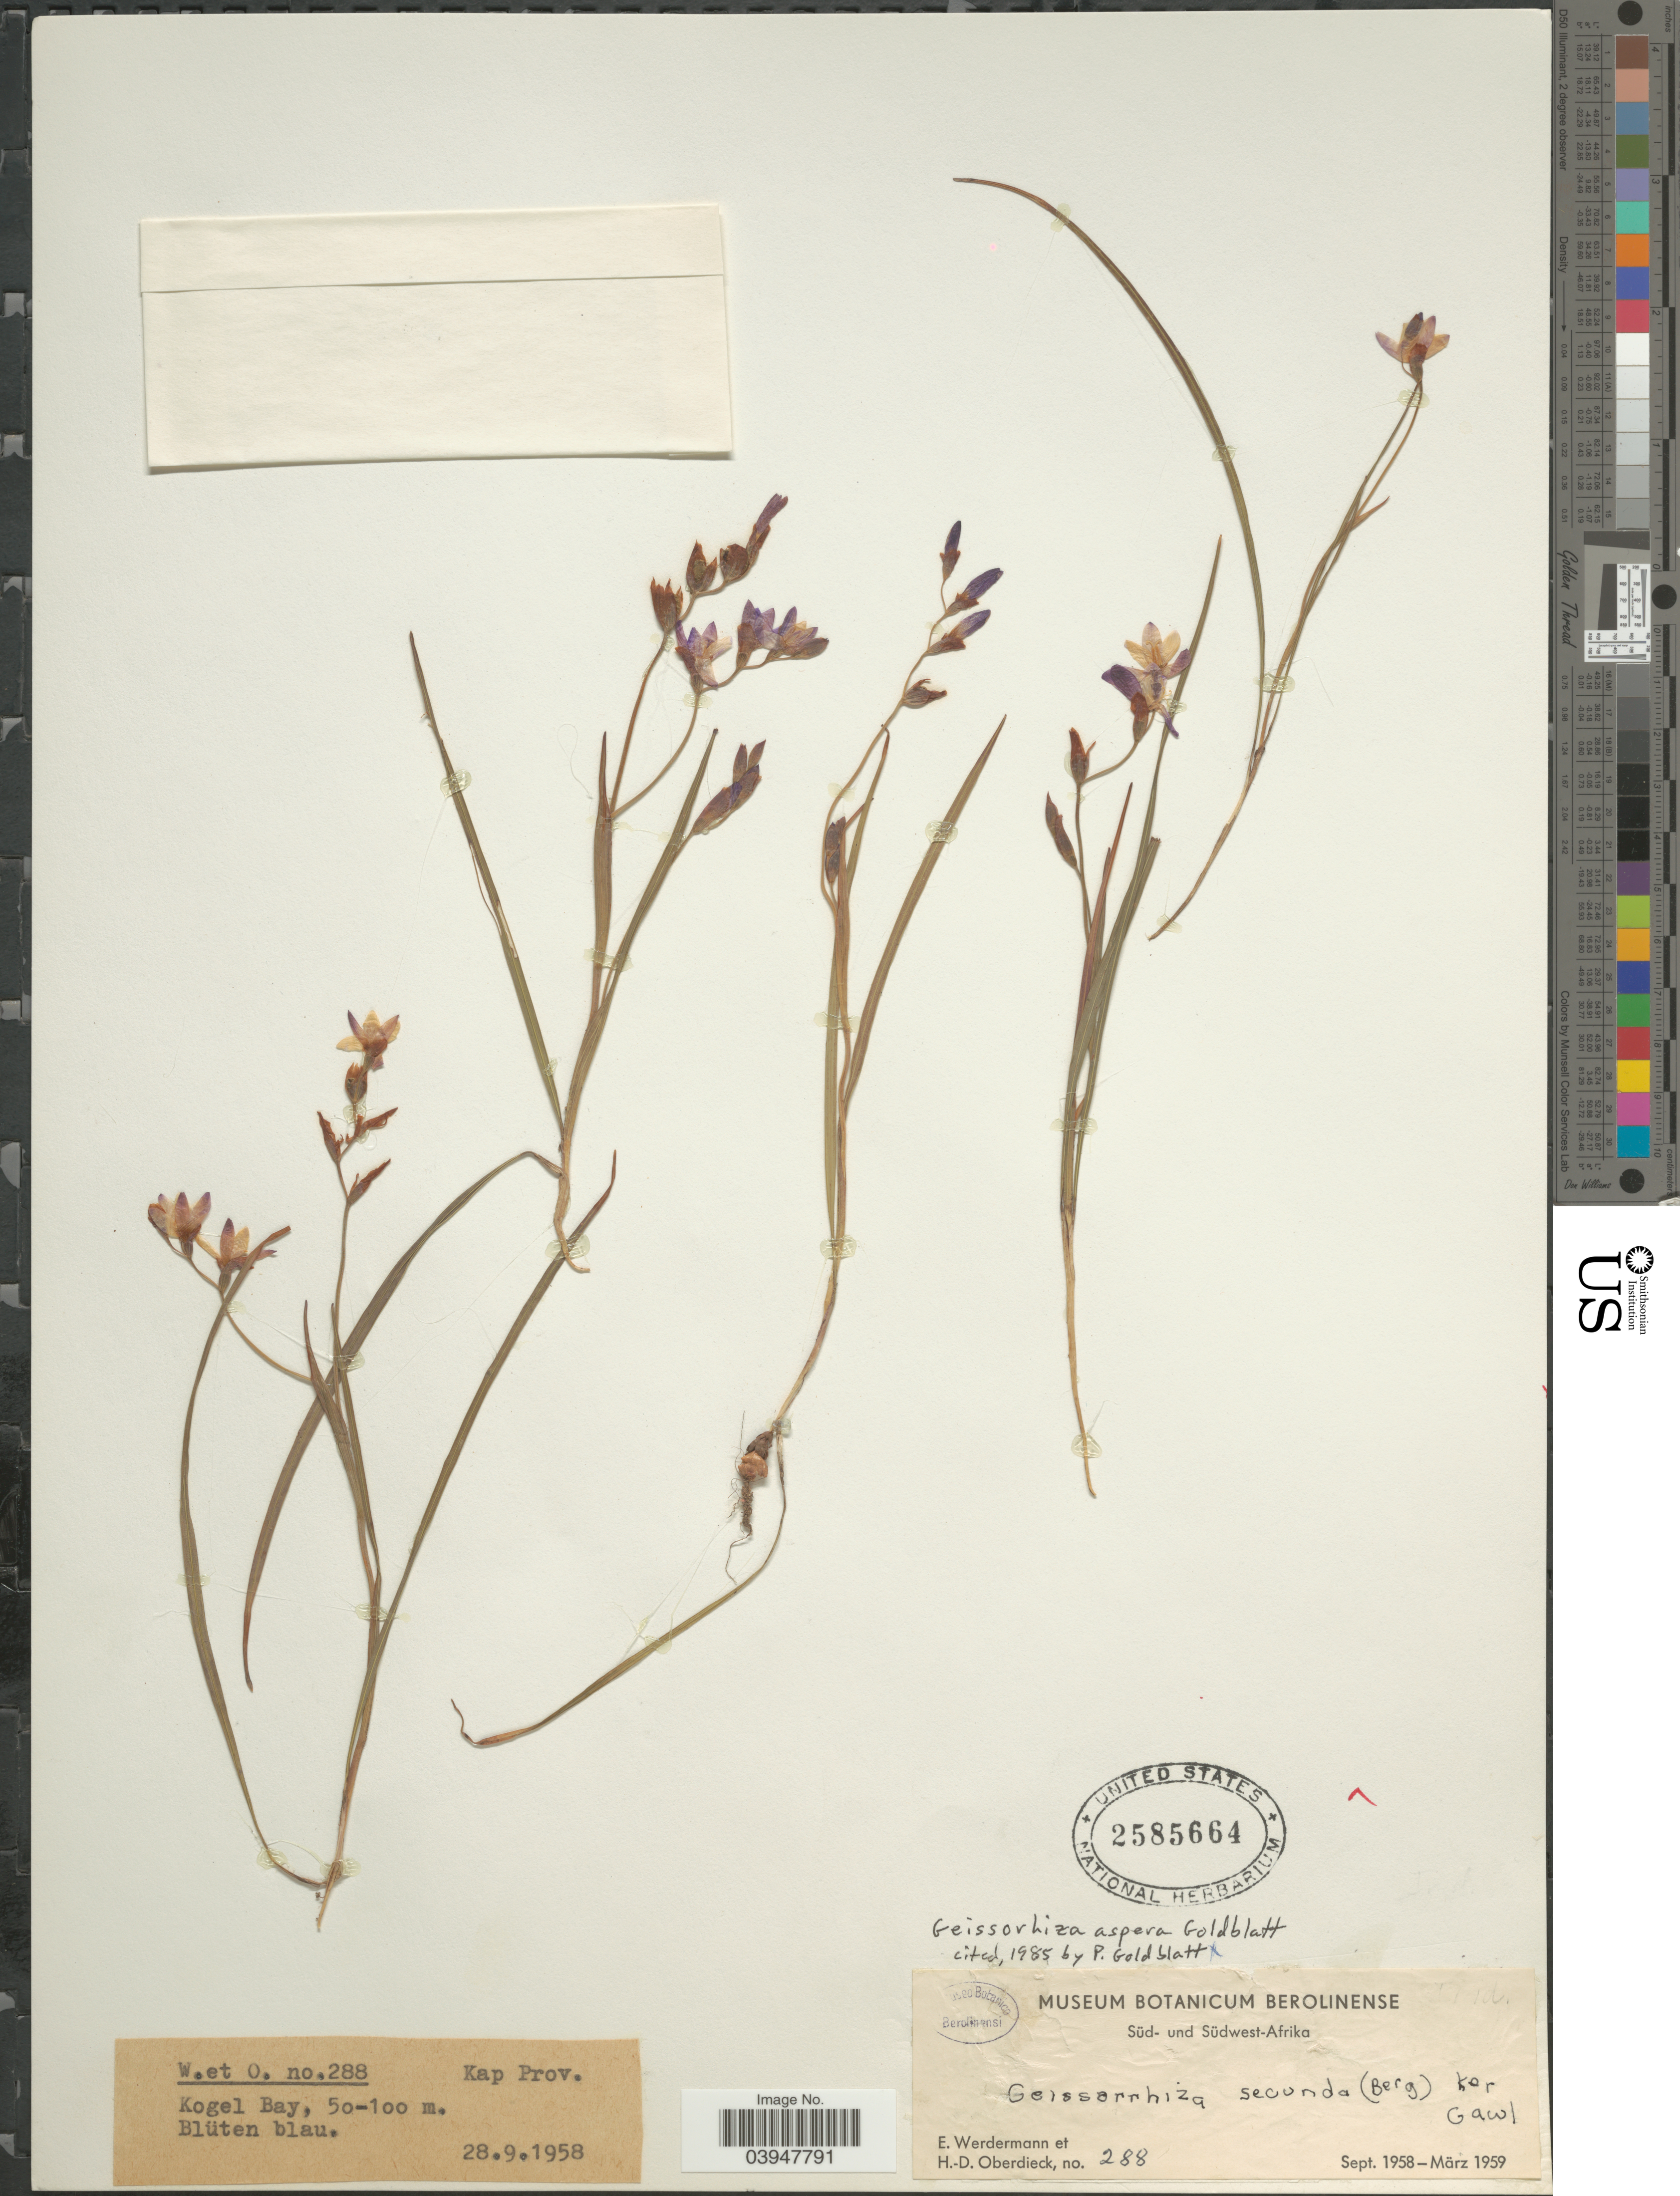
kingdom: Plantae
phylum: Tracheophyta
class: Liliopsida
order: Asparagales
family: Iridaceae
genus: Geissorhiza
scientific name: Geissorhiza aspera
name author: Goldblatt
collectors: E. Werdermann & H. Oberdieck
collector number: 288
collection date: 1958-09-28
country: South Africa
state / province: Western Cape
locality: Kap Prov. Kogel Bay.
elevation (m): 50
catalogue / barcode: US 2585664